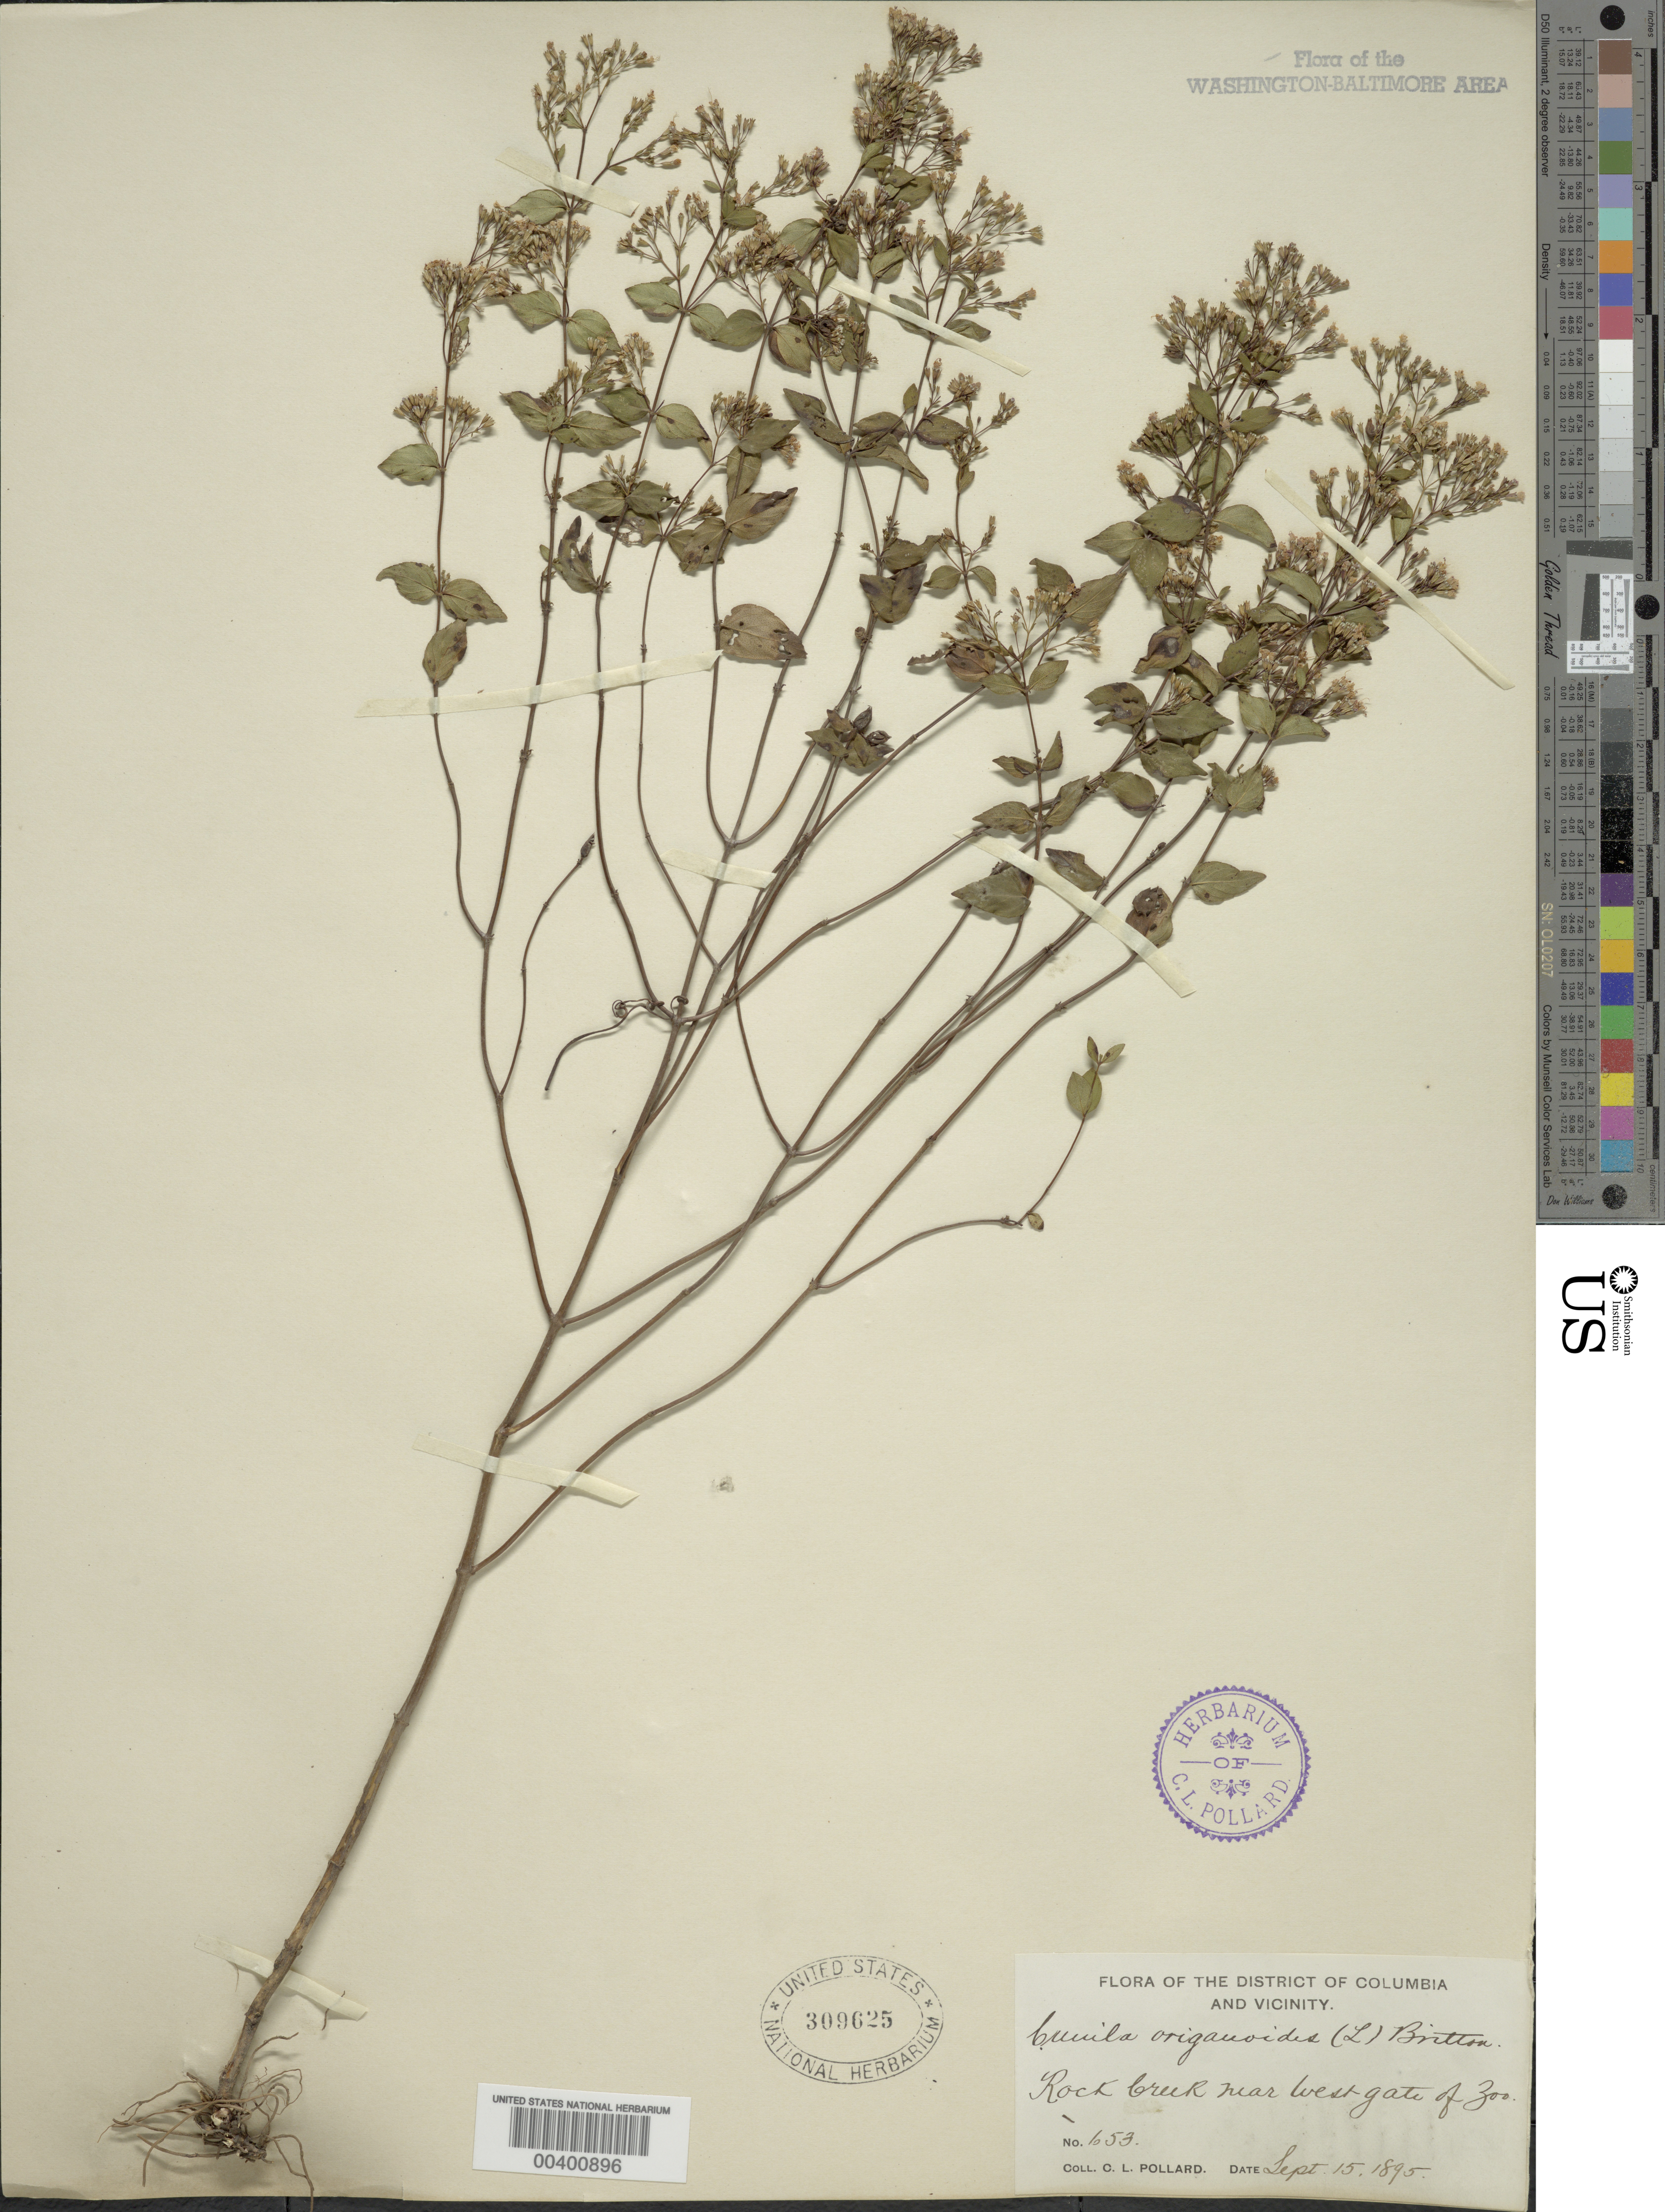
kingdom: Plantae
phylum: Tracheophyta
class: Magnoliopsida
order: Lamiales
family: Lamiaceae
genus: Cunila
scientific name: Cunila origanoides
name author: (L.) Britton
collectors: C. L. Pollard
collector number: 153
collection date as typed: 15 Sep 1895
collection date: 1895-09-15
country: United States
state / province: District of Columbia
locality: Rock Creek near west gate of Zoo Rock Creek Park and vicinity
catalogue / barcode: US 309625